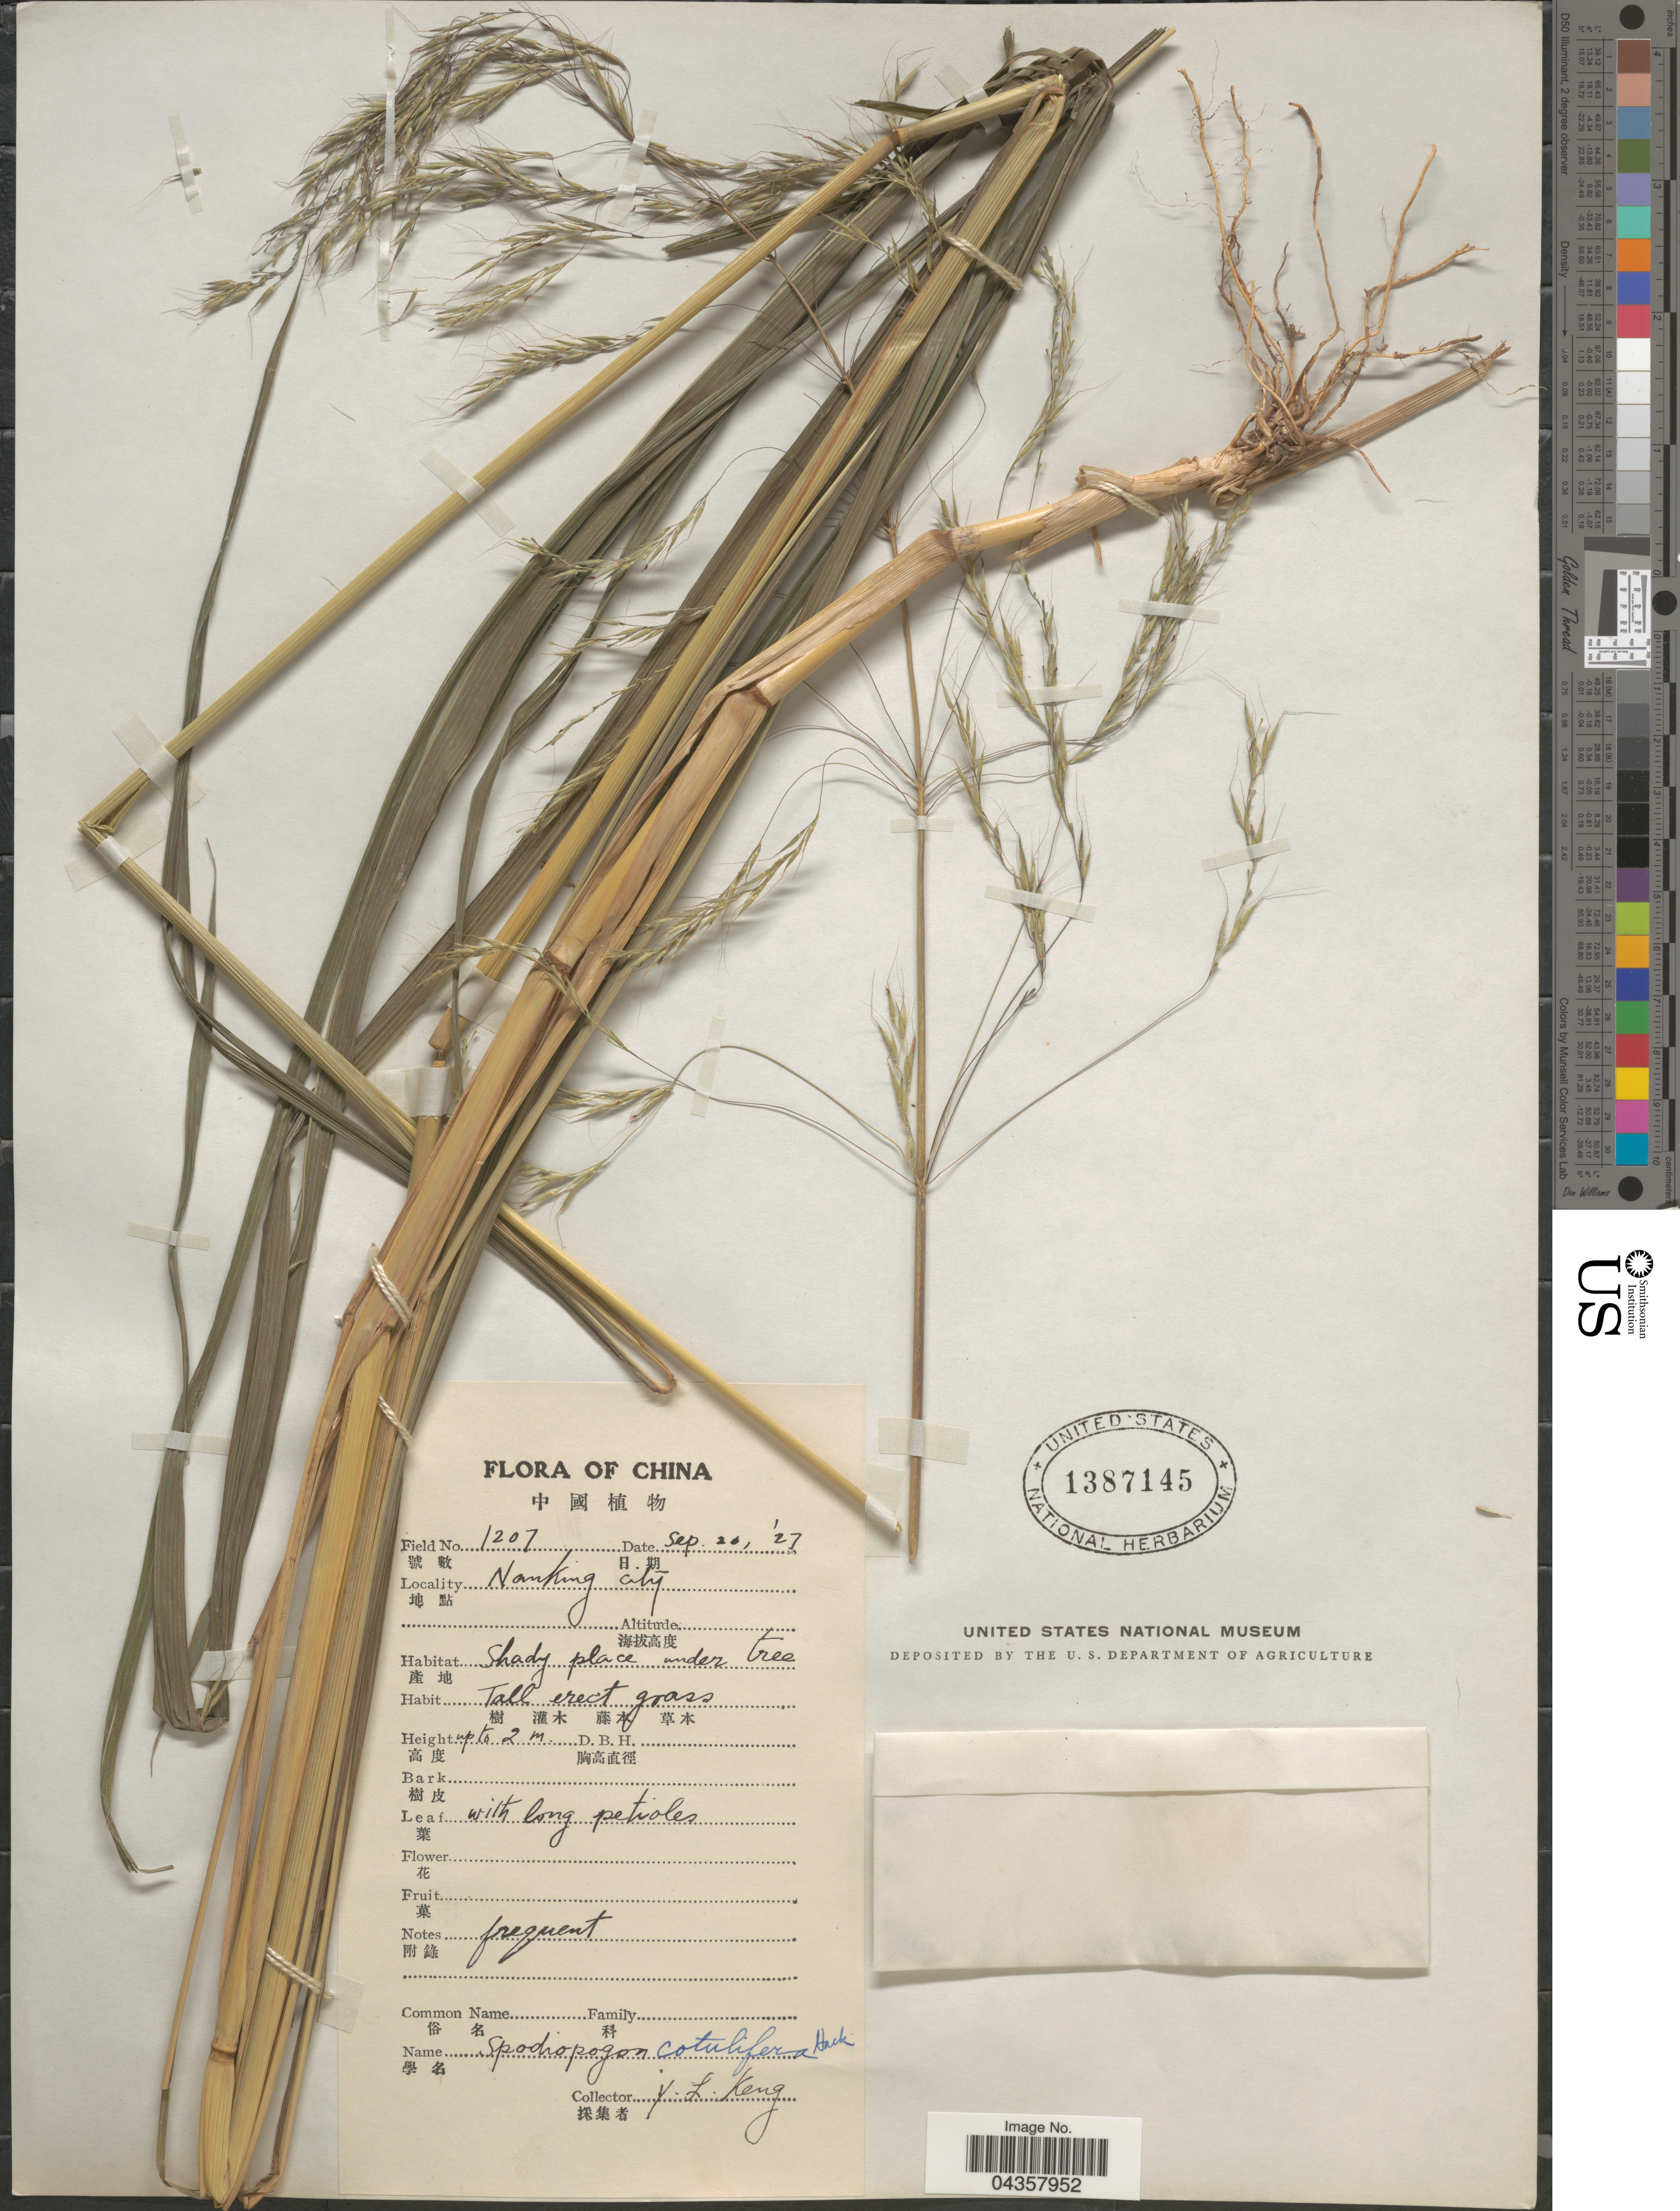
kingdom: Plantae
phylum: Tracheophyta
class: Liliopsida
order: Poales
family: Poaceae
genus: Spodiopogon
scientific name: Spodiopogon cotulifer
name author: (Thunb.) Hack.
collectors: Y. L. Keng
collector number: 1207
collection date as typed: Transcribed d/m/y: 20/9/27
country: China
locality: Nanking City.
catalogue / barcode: US 1387145